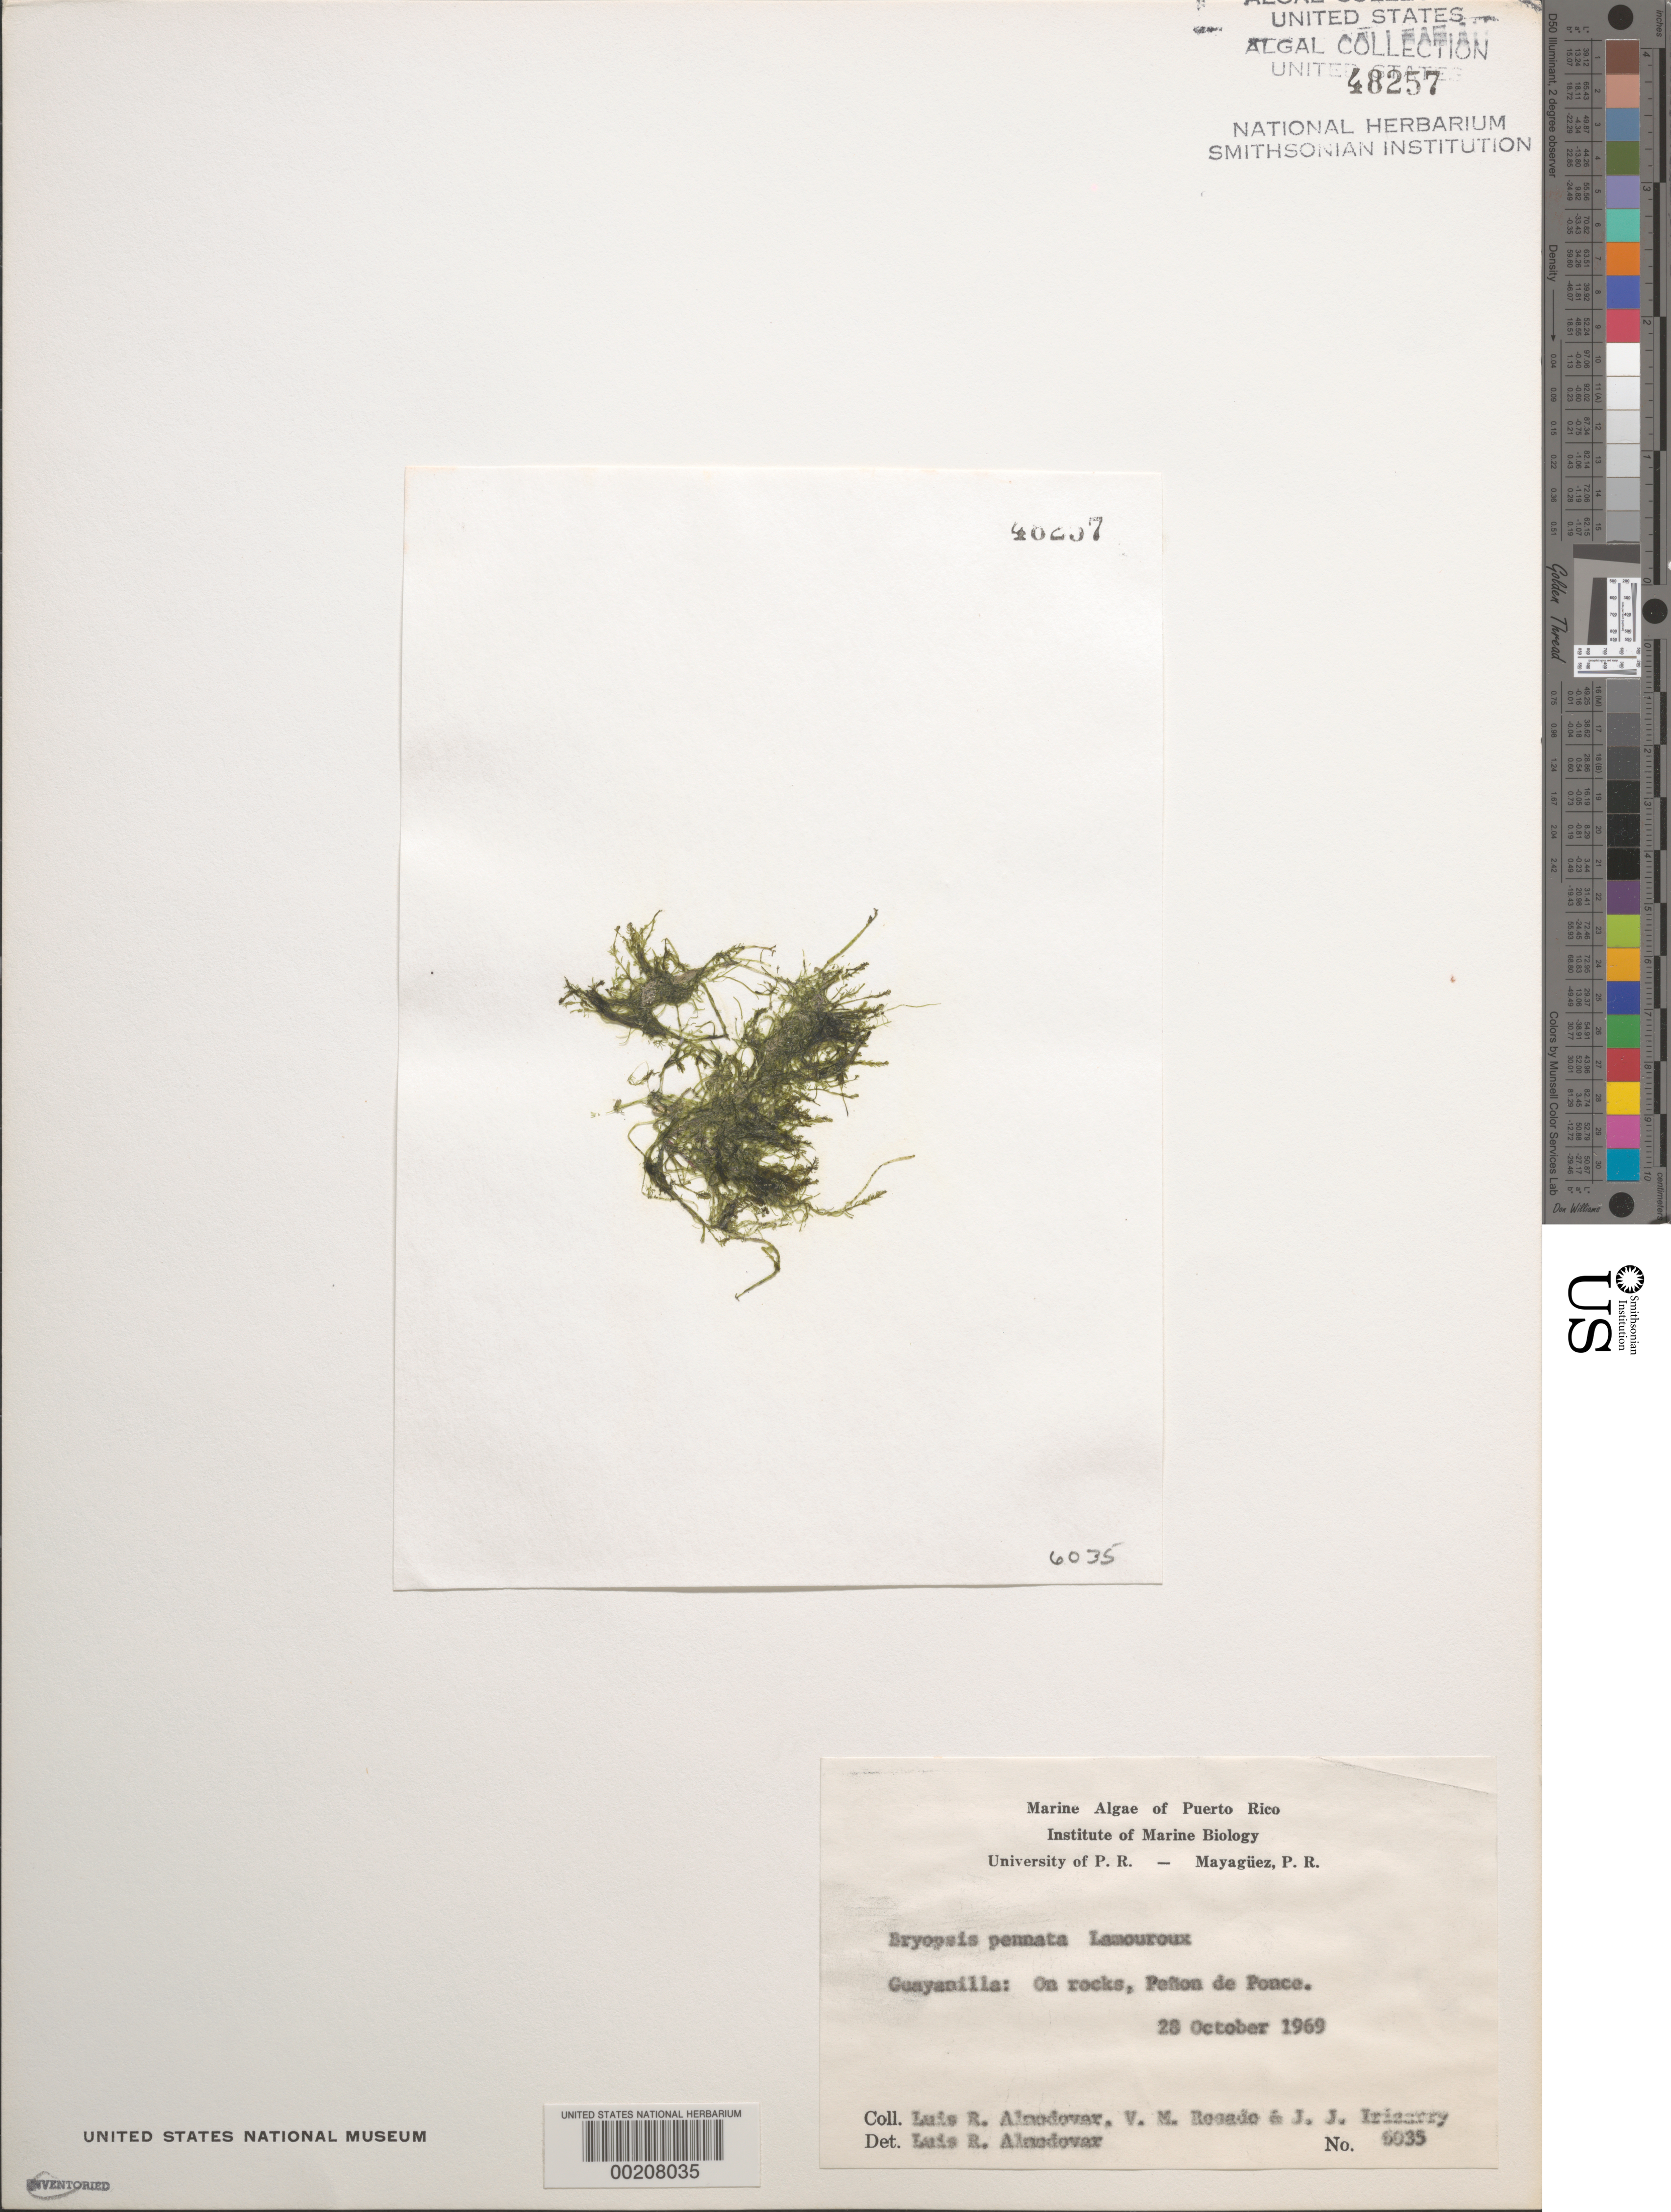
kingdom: Plantae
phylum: Chlorophyta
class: Ulvophyceae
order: Bryopsidales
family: Bryopsidaceae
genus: Bryopsis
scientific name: Bryopsis pennata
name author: J.V.Lamouroux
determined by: Almodovar, L. R.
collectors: L. Almodovar, V. Rosado & J. Irizarry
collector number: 6035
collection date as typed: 28 Oct 1969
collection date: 1969-10-28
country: Puerto Rico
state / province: Guayanilla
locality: Penon de ponce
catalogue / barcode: US 48257